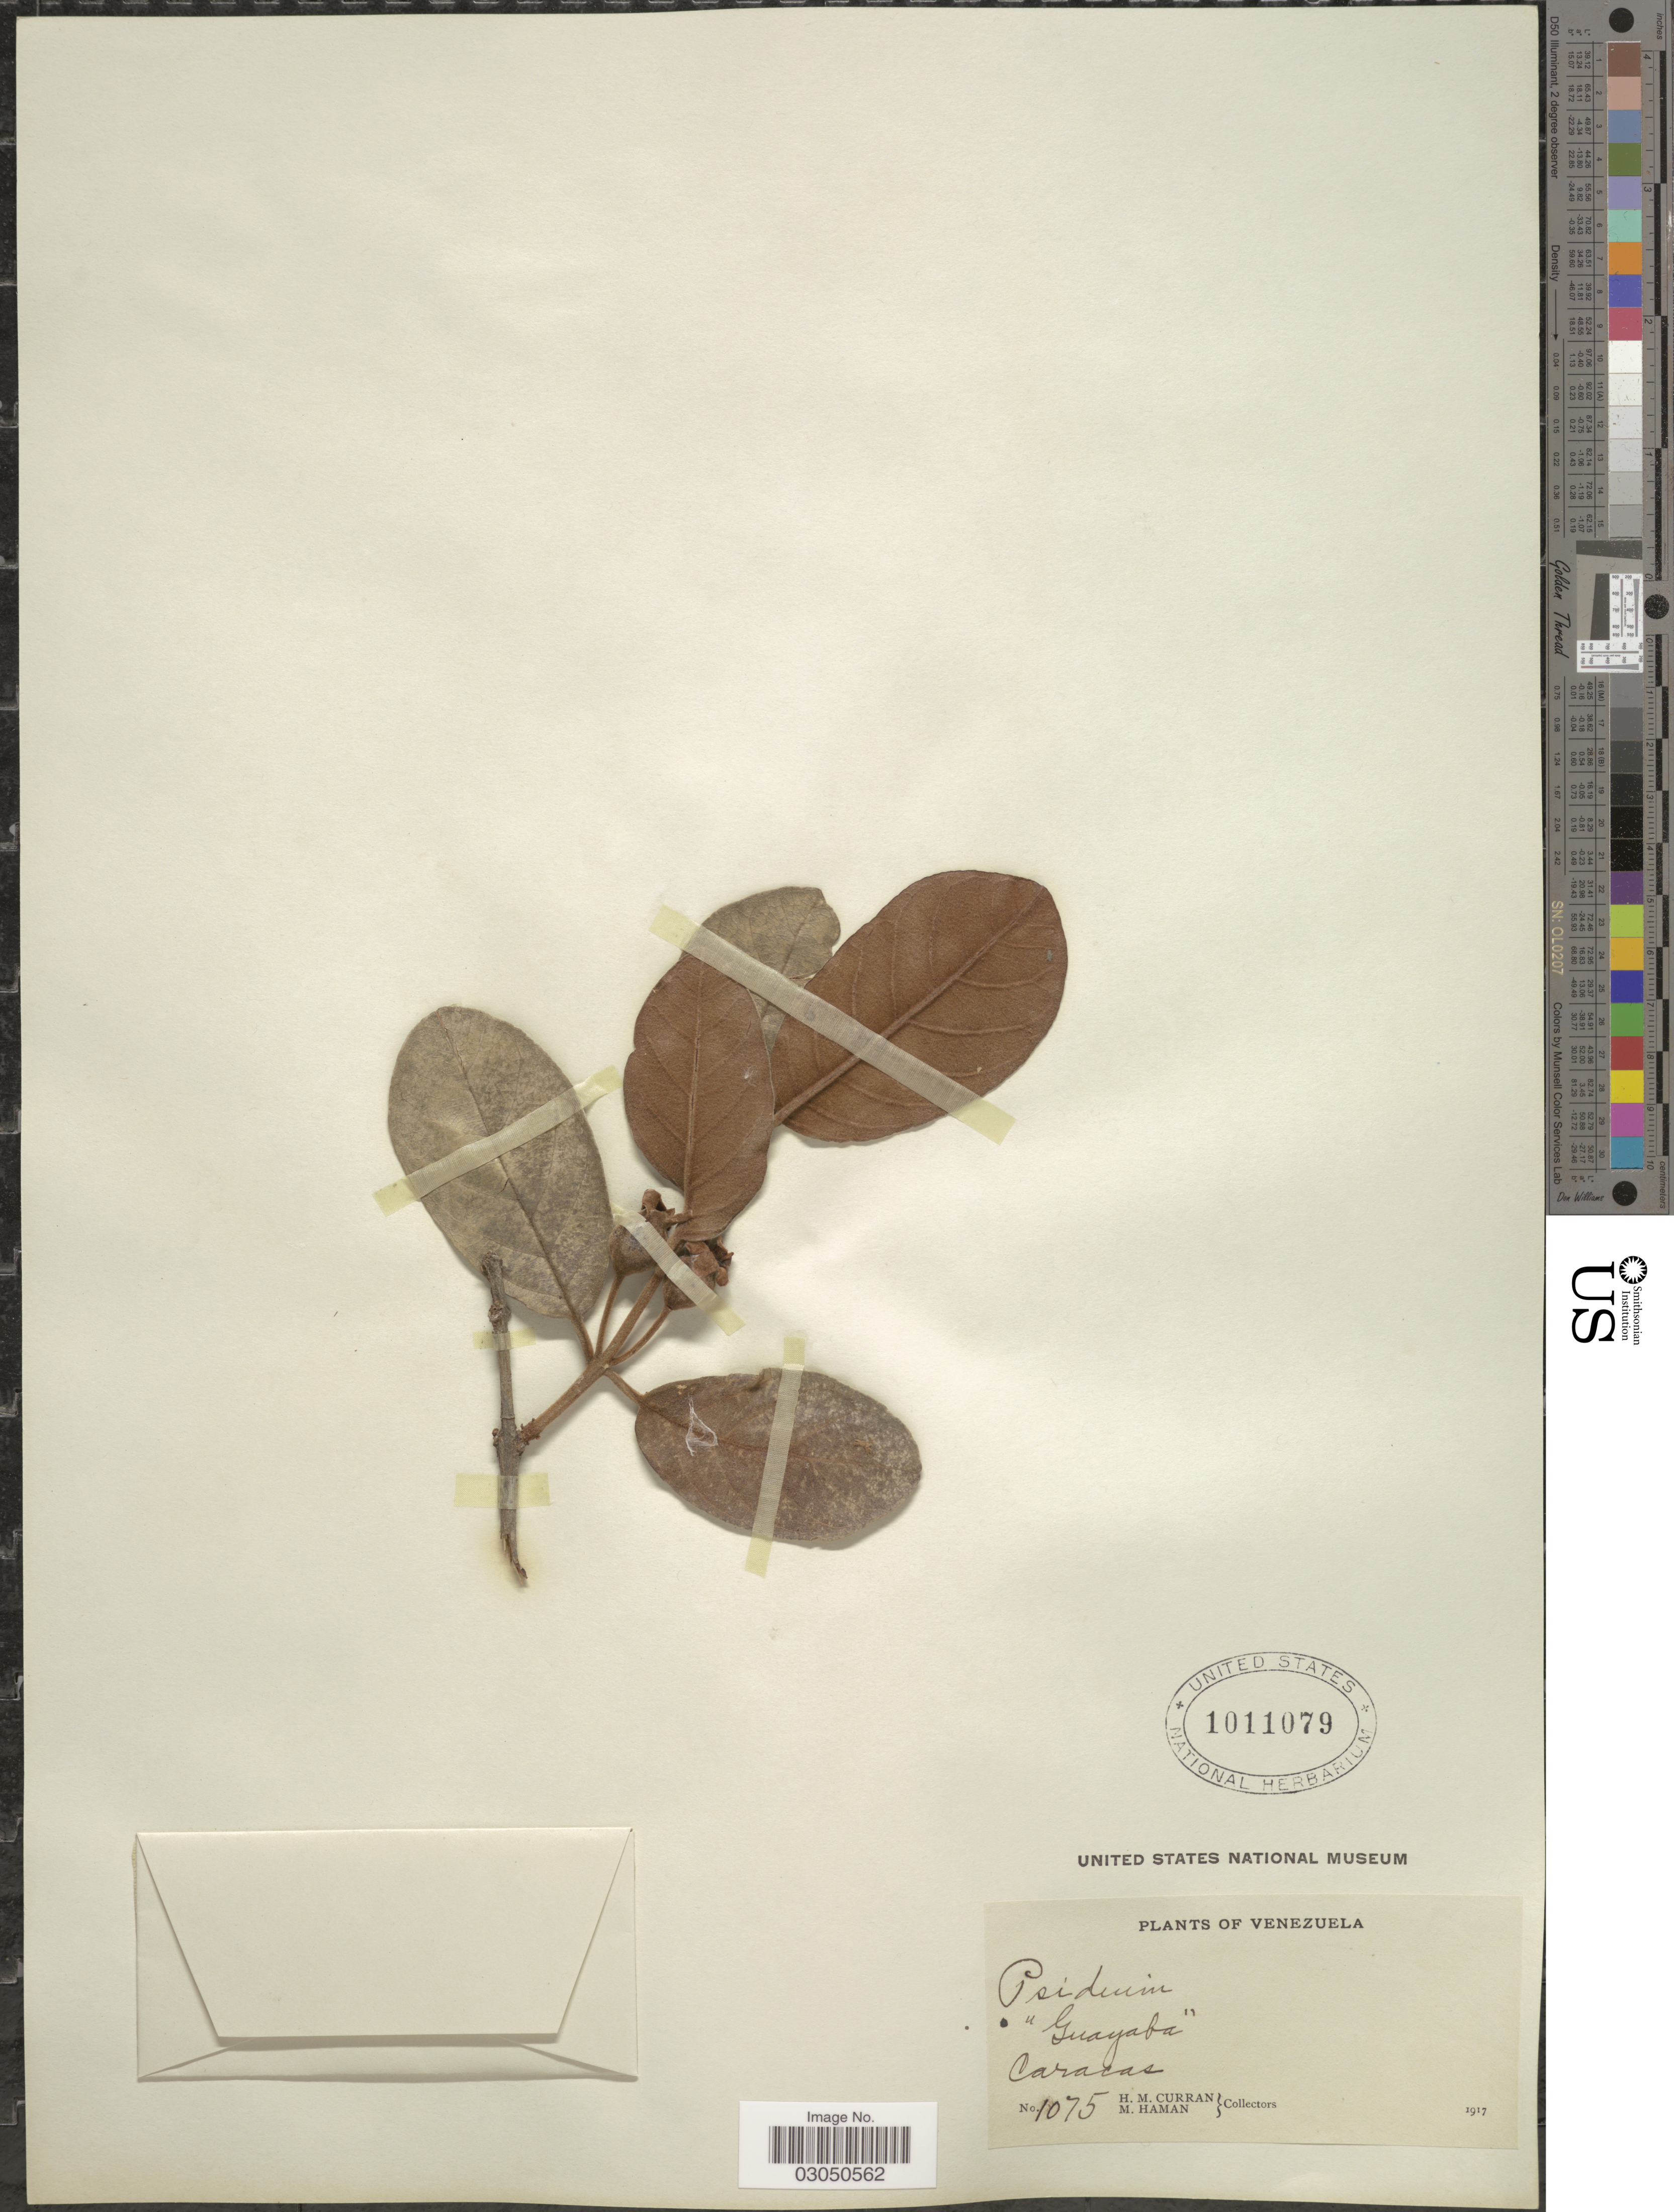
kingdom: Plantae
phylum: Tracheophyta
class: Magnoliopsida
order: Myrtales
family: Myrtaceae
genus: Psidium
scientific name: Psidium guineense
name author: Sw.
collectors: H. M. Curran & M. Haman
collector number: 1075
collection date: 1917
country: Venezuela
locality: Caracas.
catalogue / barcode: US 1011079